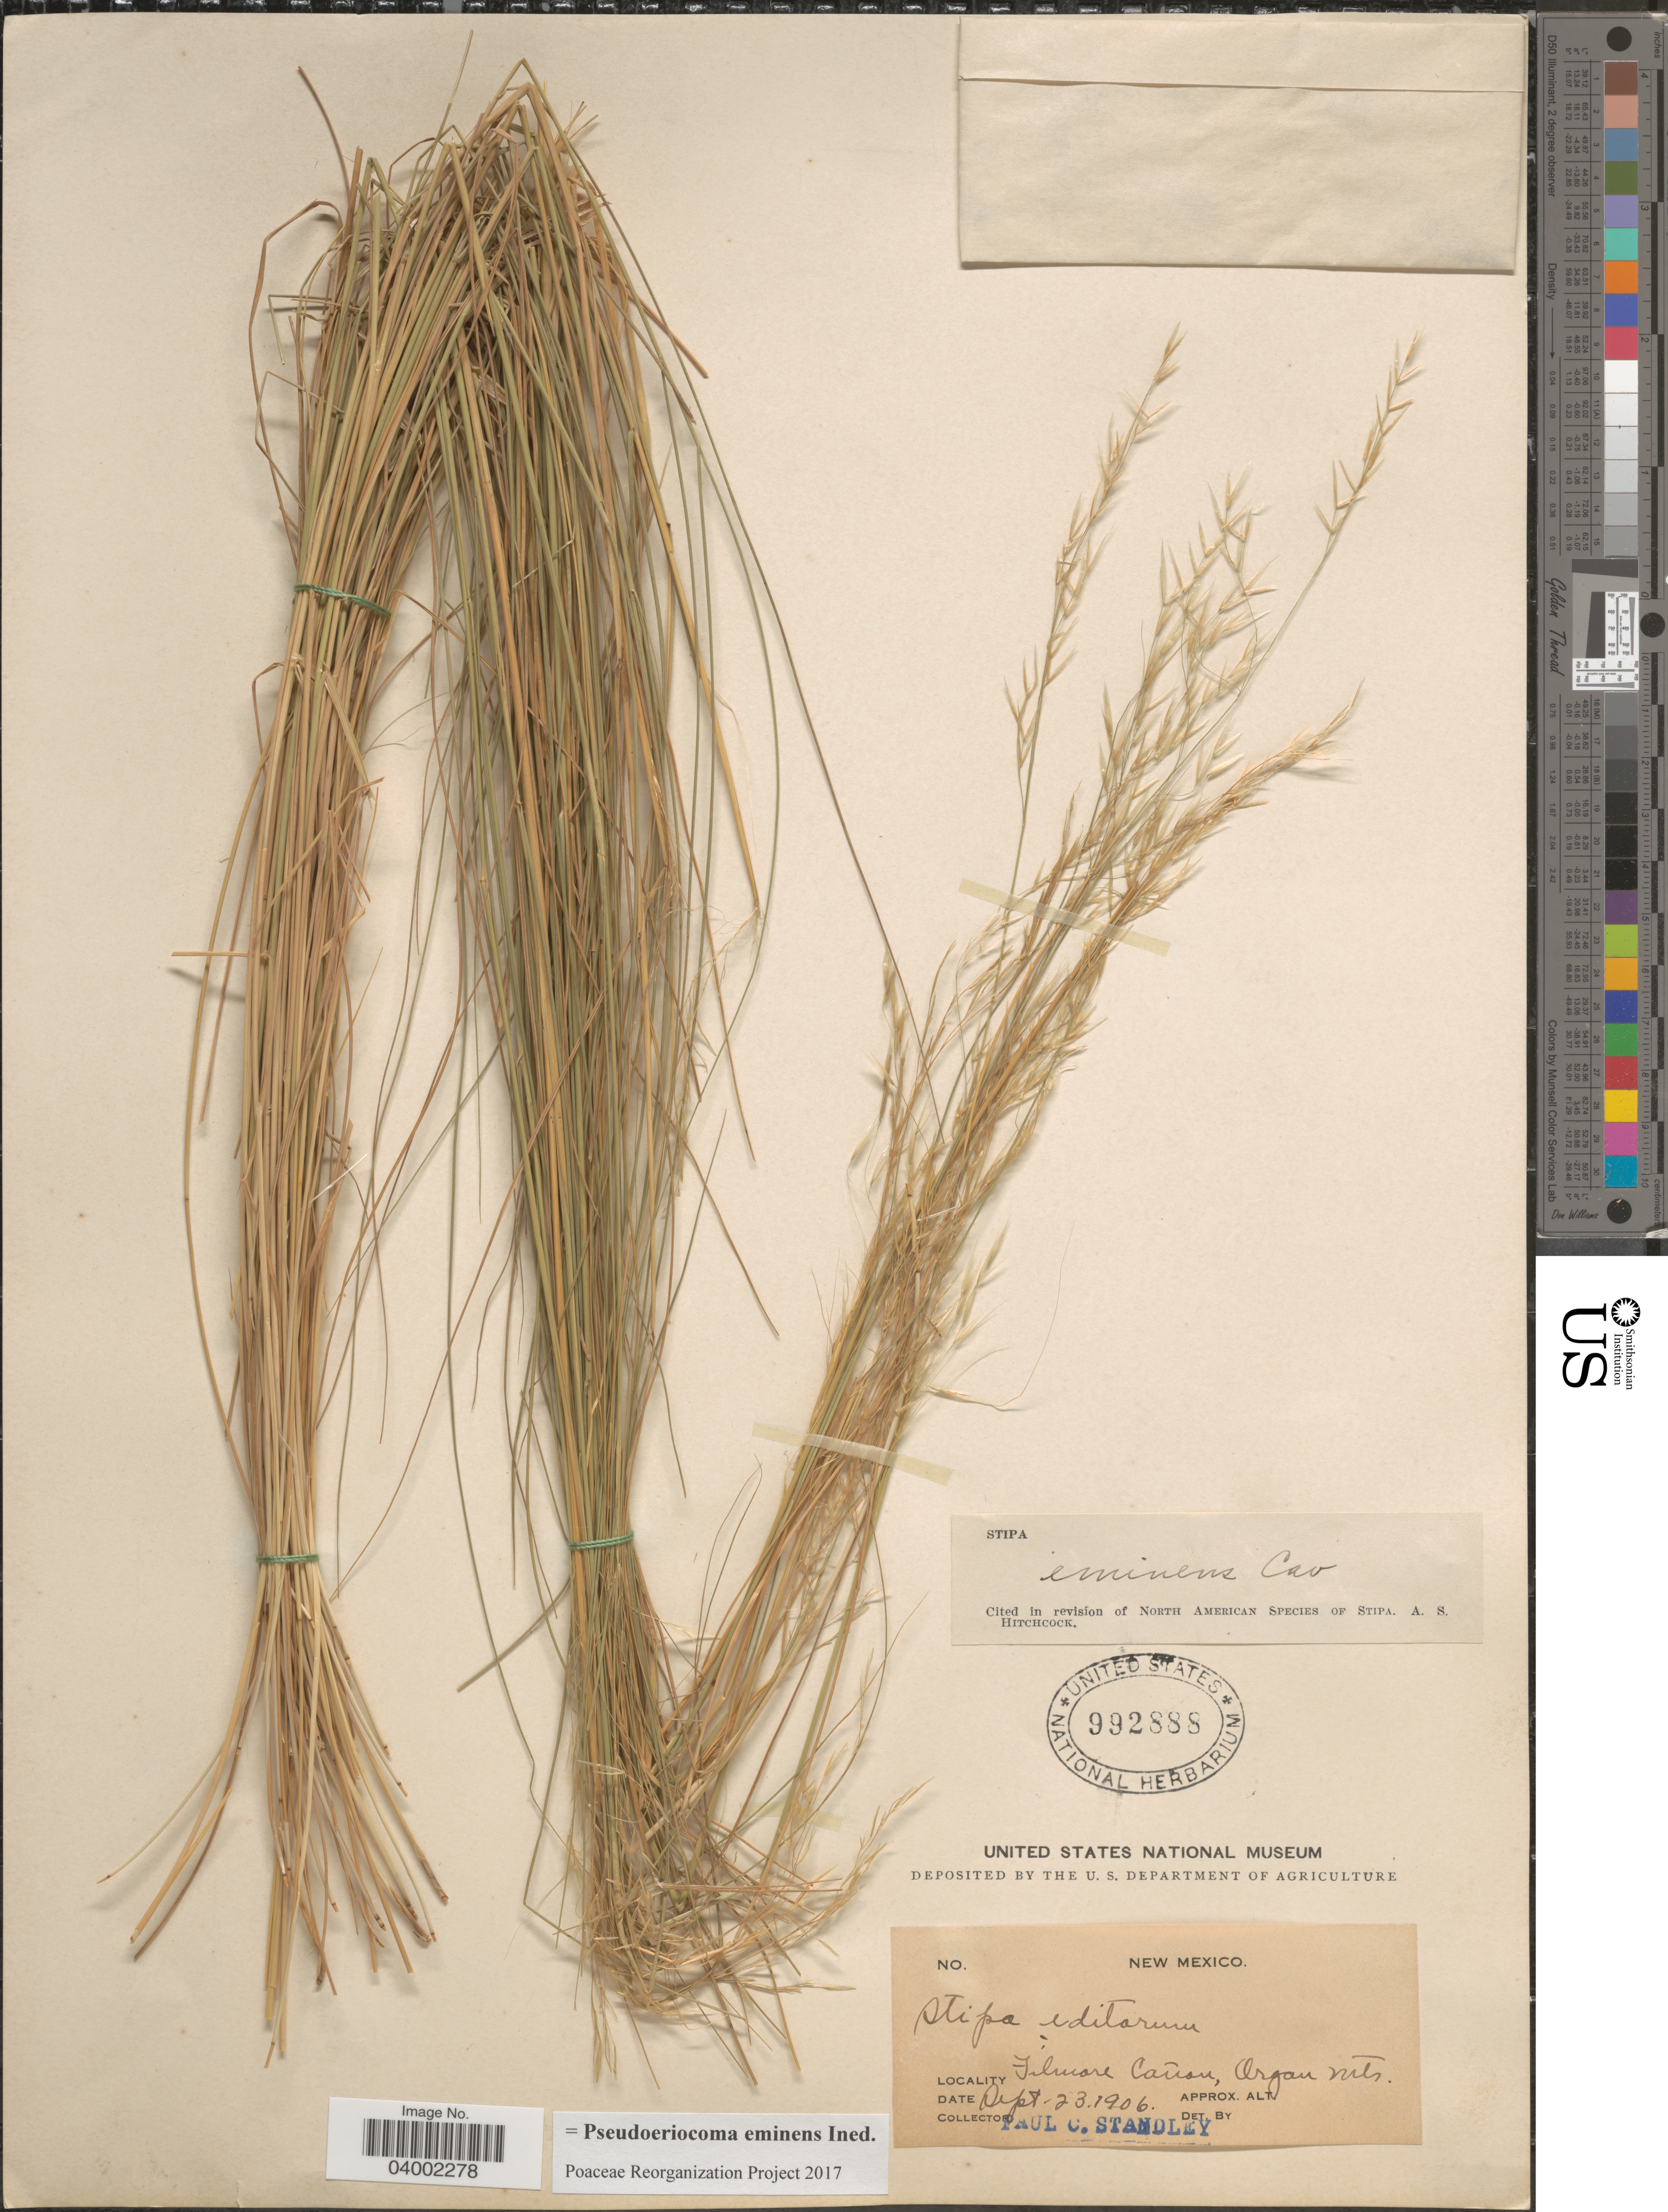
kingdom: Plantae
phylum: Tracheophyta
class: Liliopsida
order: Poales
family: Poaceae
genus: Pseudoeriocoma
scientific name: Pseudoeriocoma eminens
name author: (Cav.) Romasch.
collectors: P. C. Standley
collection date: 1906-09-23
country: United States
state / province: New Mexico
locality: Filmore Cañon, Organ Mts.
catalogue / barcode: US 992888